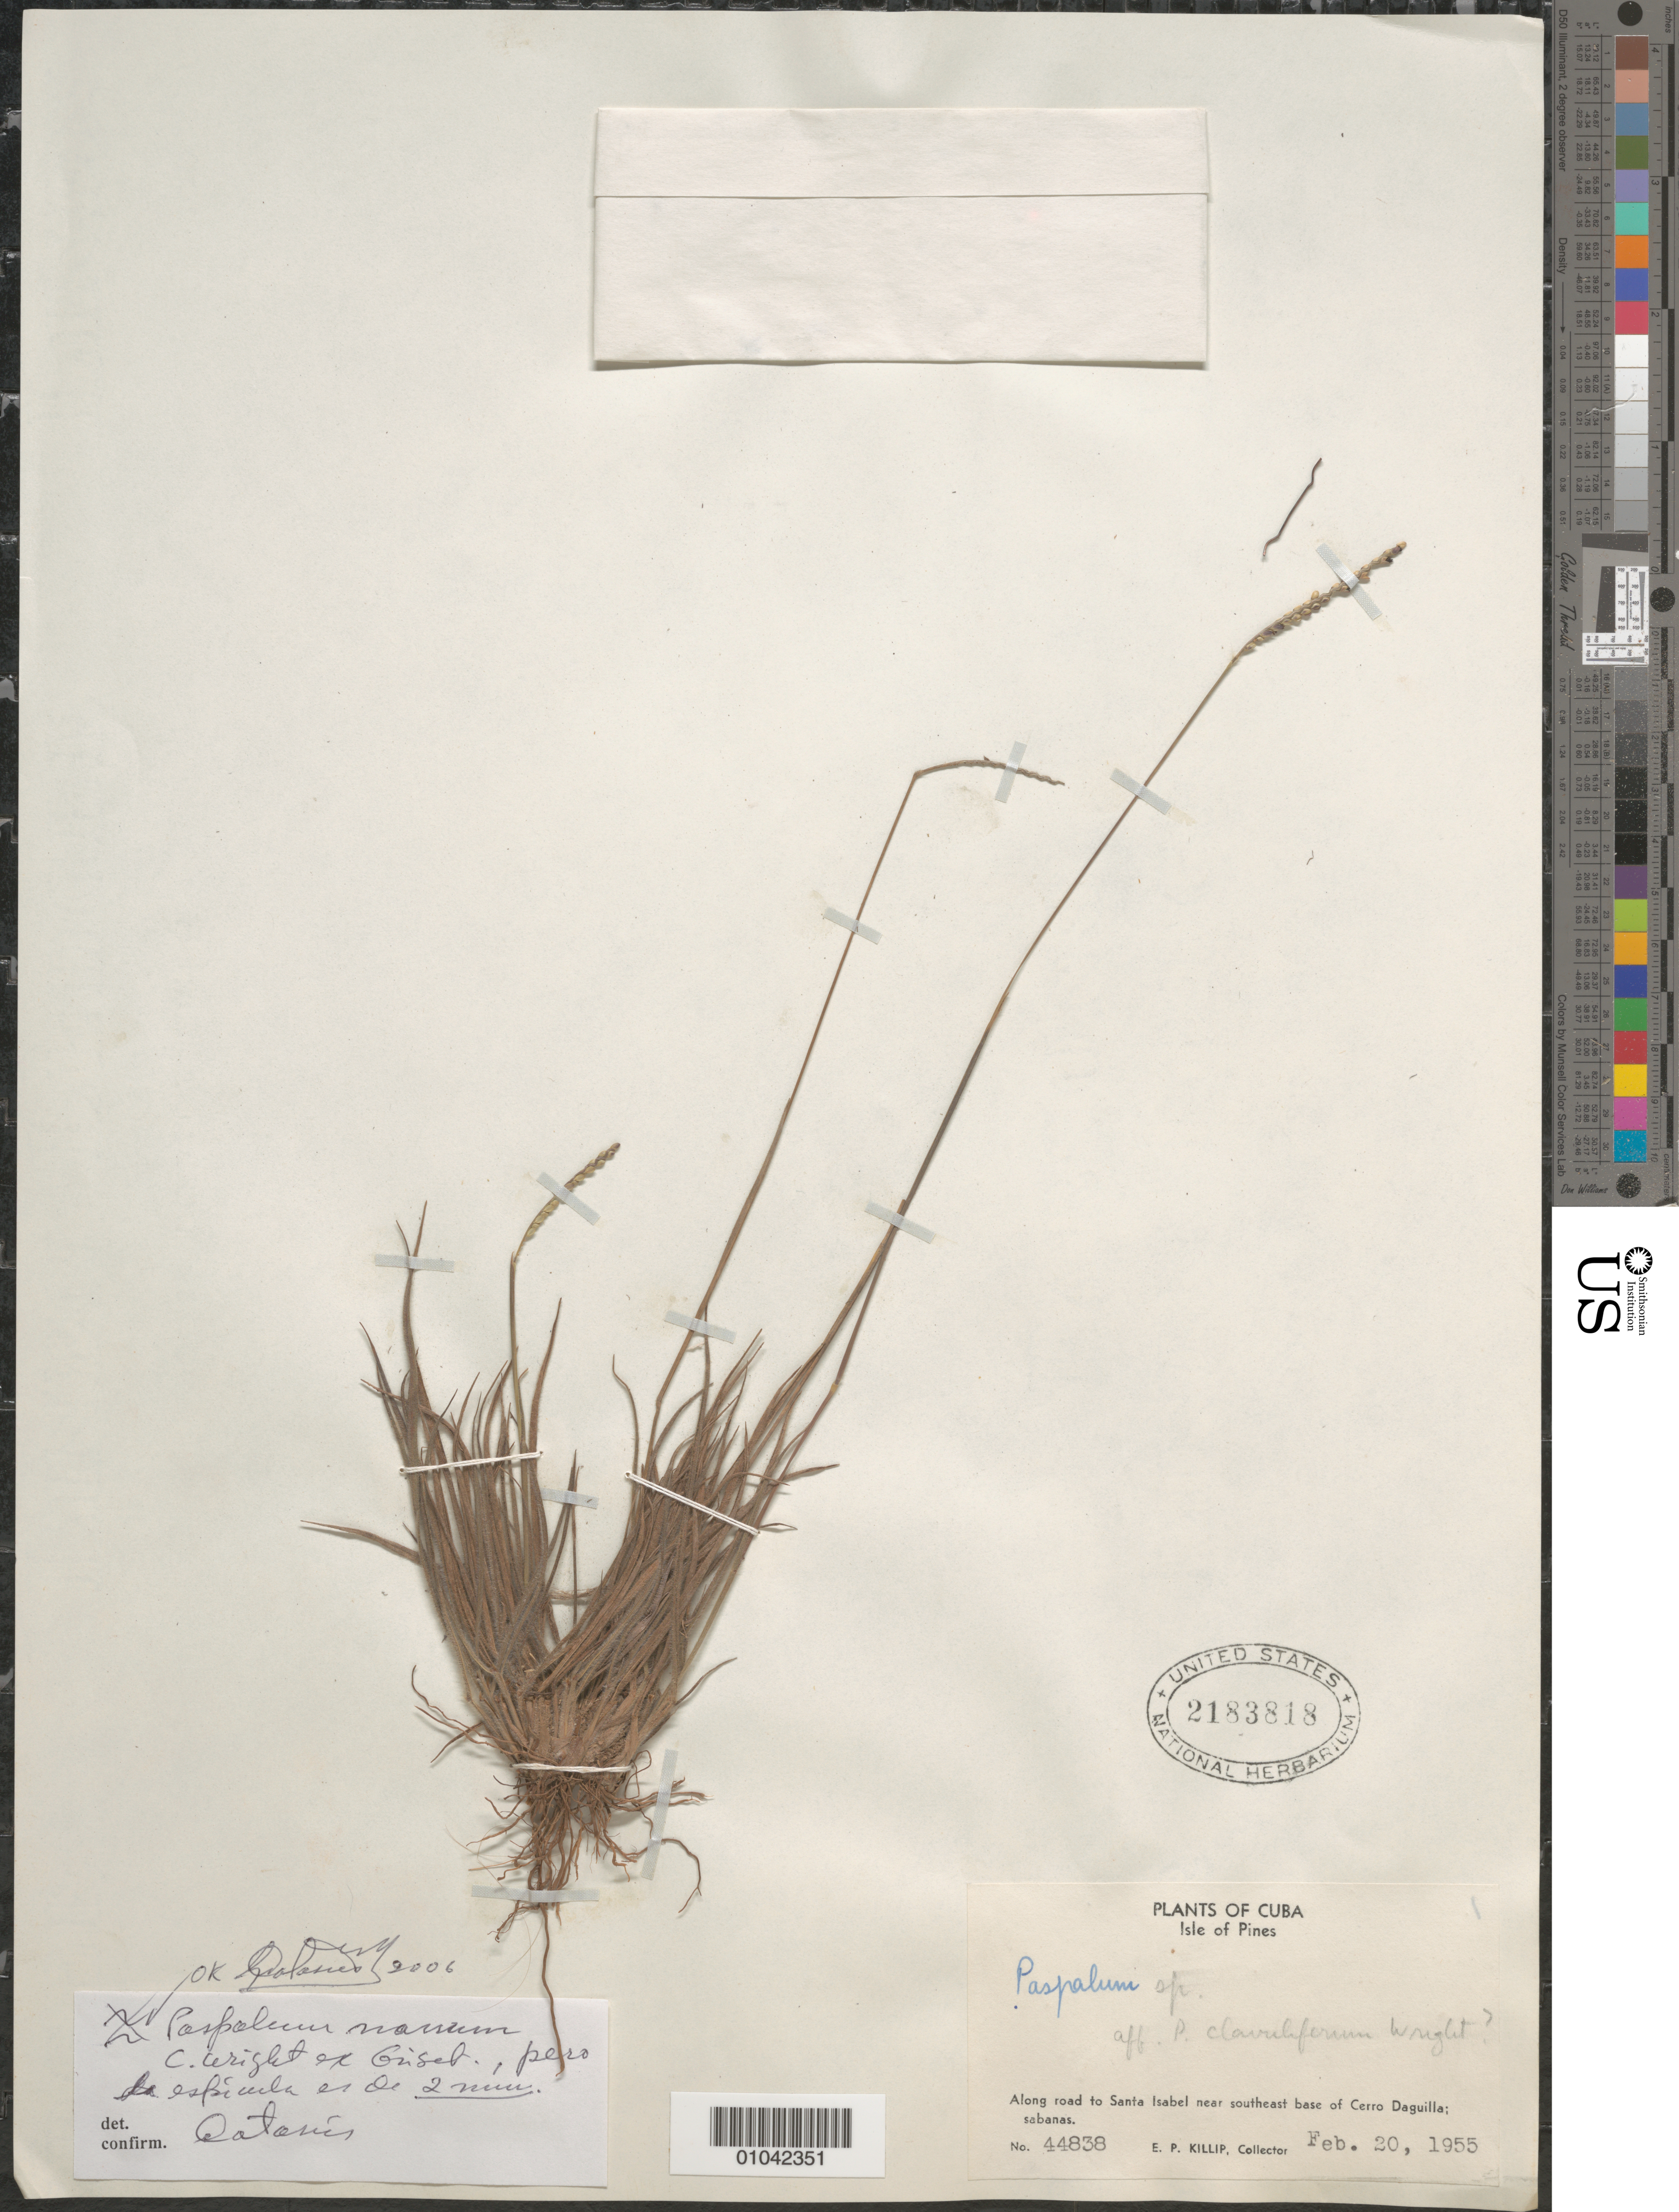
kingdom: Plantae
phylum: Tracheophyta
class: Liliopsida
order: Poales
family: Poaceae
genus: Paspalum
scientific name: Paspalum nanum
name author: C. Wright ex Griseb.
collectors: E. P. Killip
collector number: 44838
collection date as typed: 20 Feb 1955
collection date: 1955-02-20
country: Cuba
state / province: Isla de la Juventud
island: Isla de la Juventud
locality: [Isle of Pines], Along road to Santa Isabel near SE base of Cerro Daguilla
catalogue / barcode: US 2183818